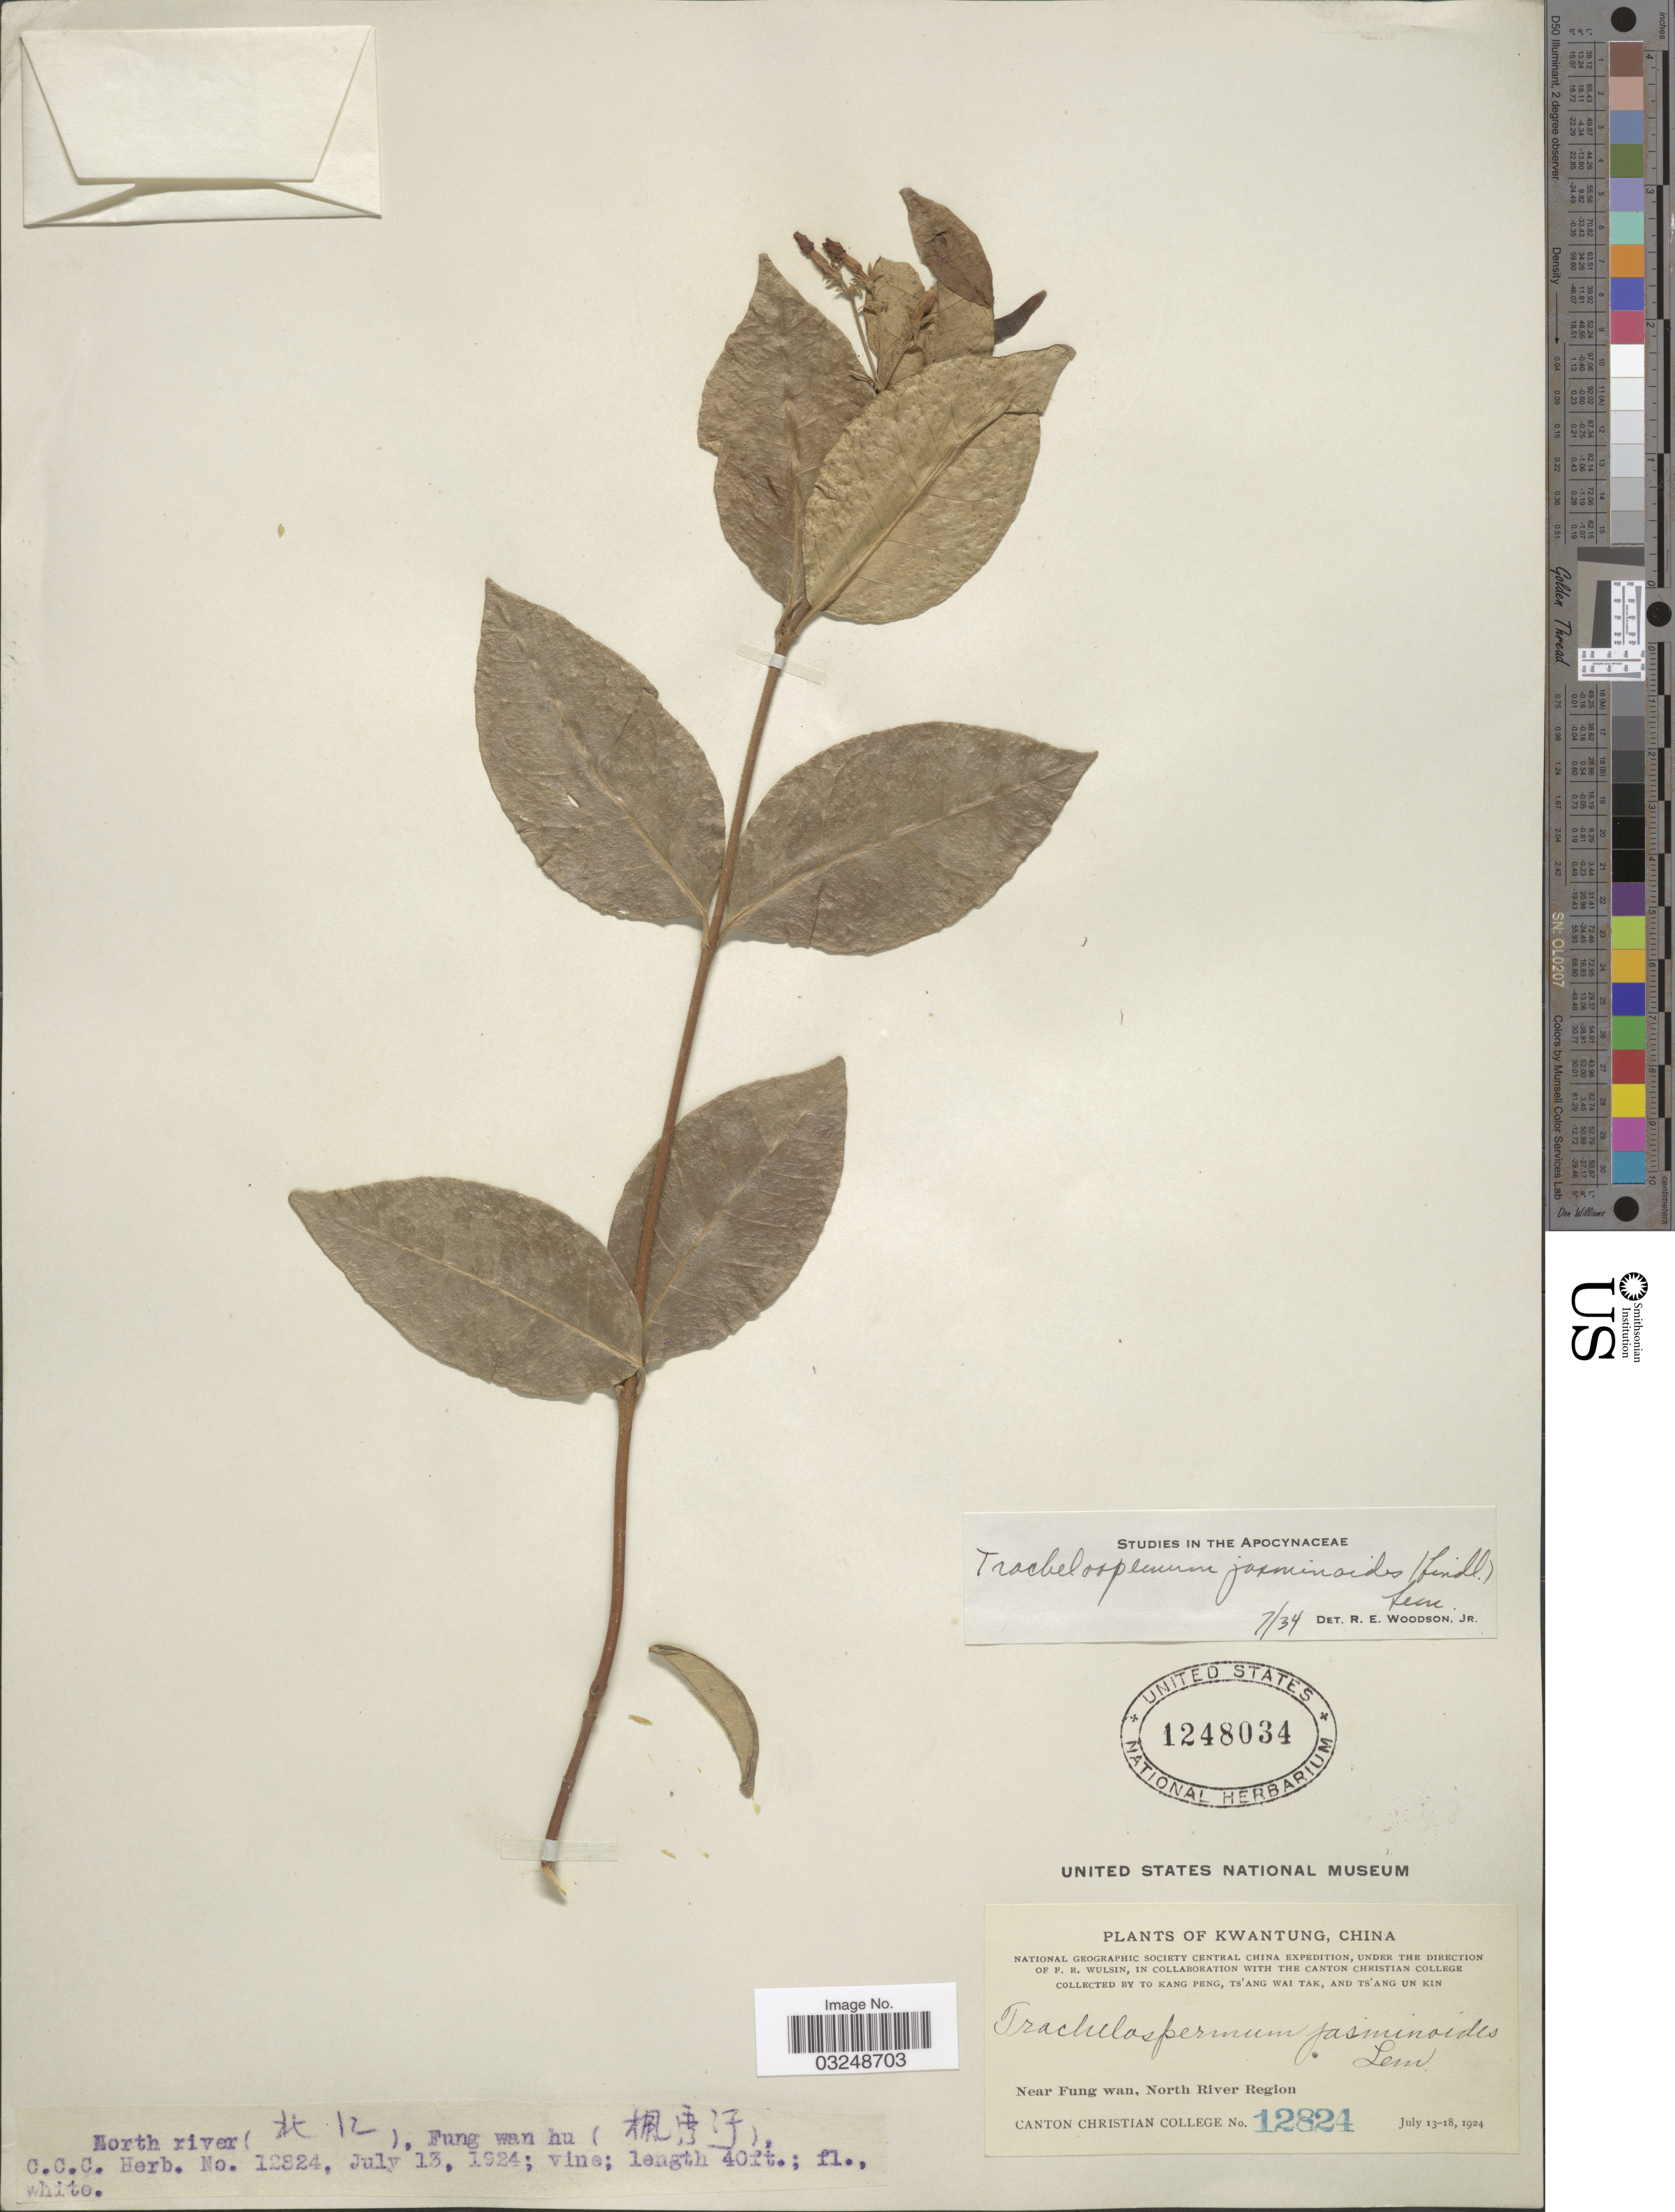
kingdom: Plantae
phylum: Tracheophyta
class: Magnoliopsida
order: Gentianales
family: Apocynaceae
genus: Trachelospermum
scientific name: Trachelospermum jasminoides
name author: (Lindl.) Lem.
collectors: T. K. Peng, W. T. Tsang & U. K. Tsang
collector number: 12824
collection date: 1924-07-13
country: China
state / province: Guangdong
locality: Kwantung, Near Fung wan, North River Region, North river (X), Fung wan hu (X).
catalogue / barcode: US 1248034